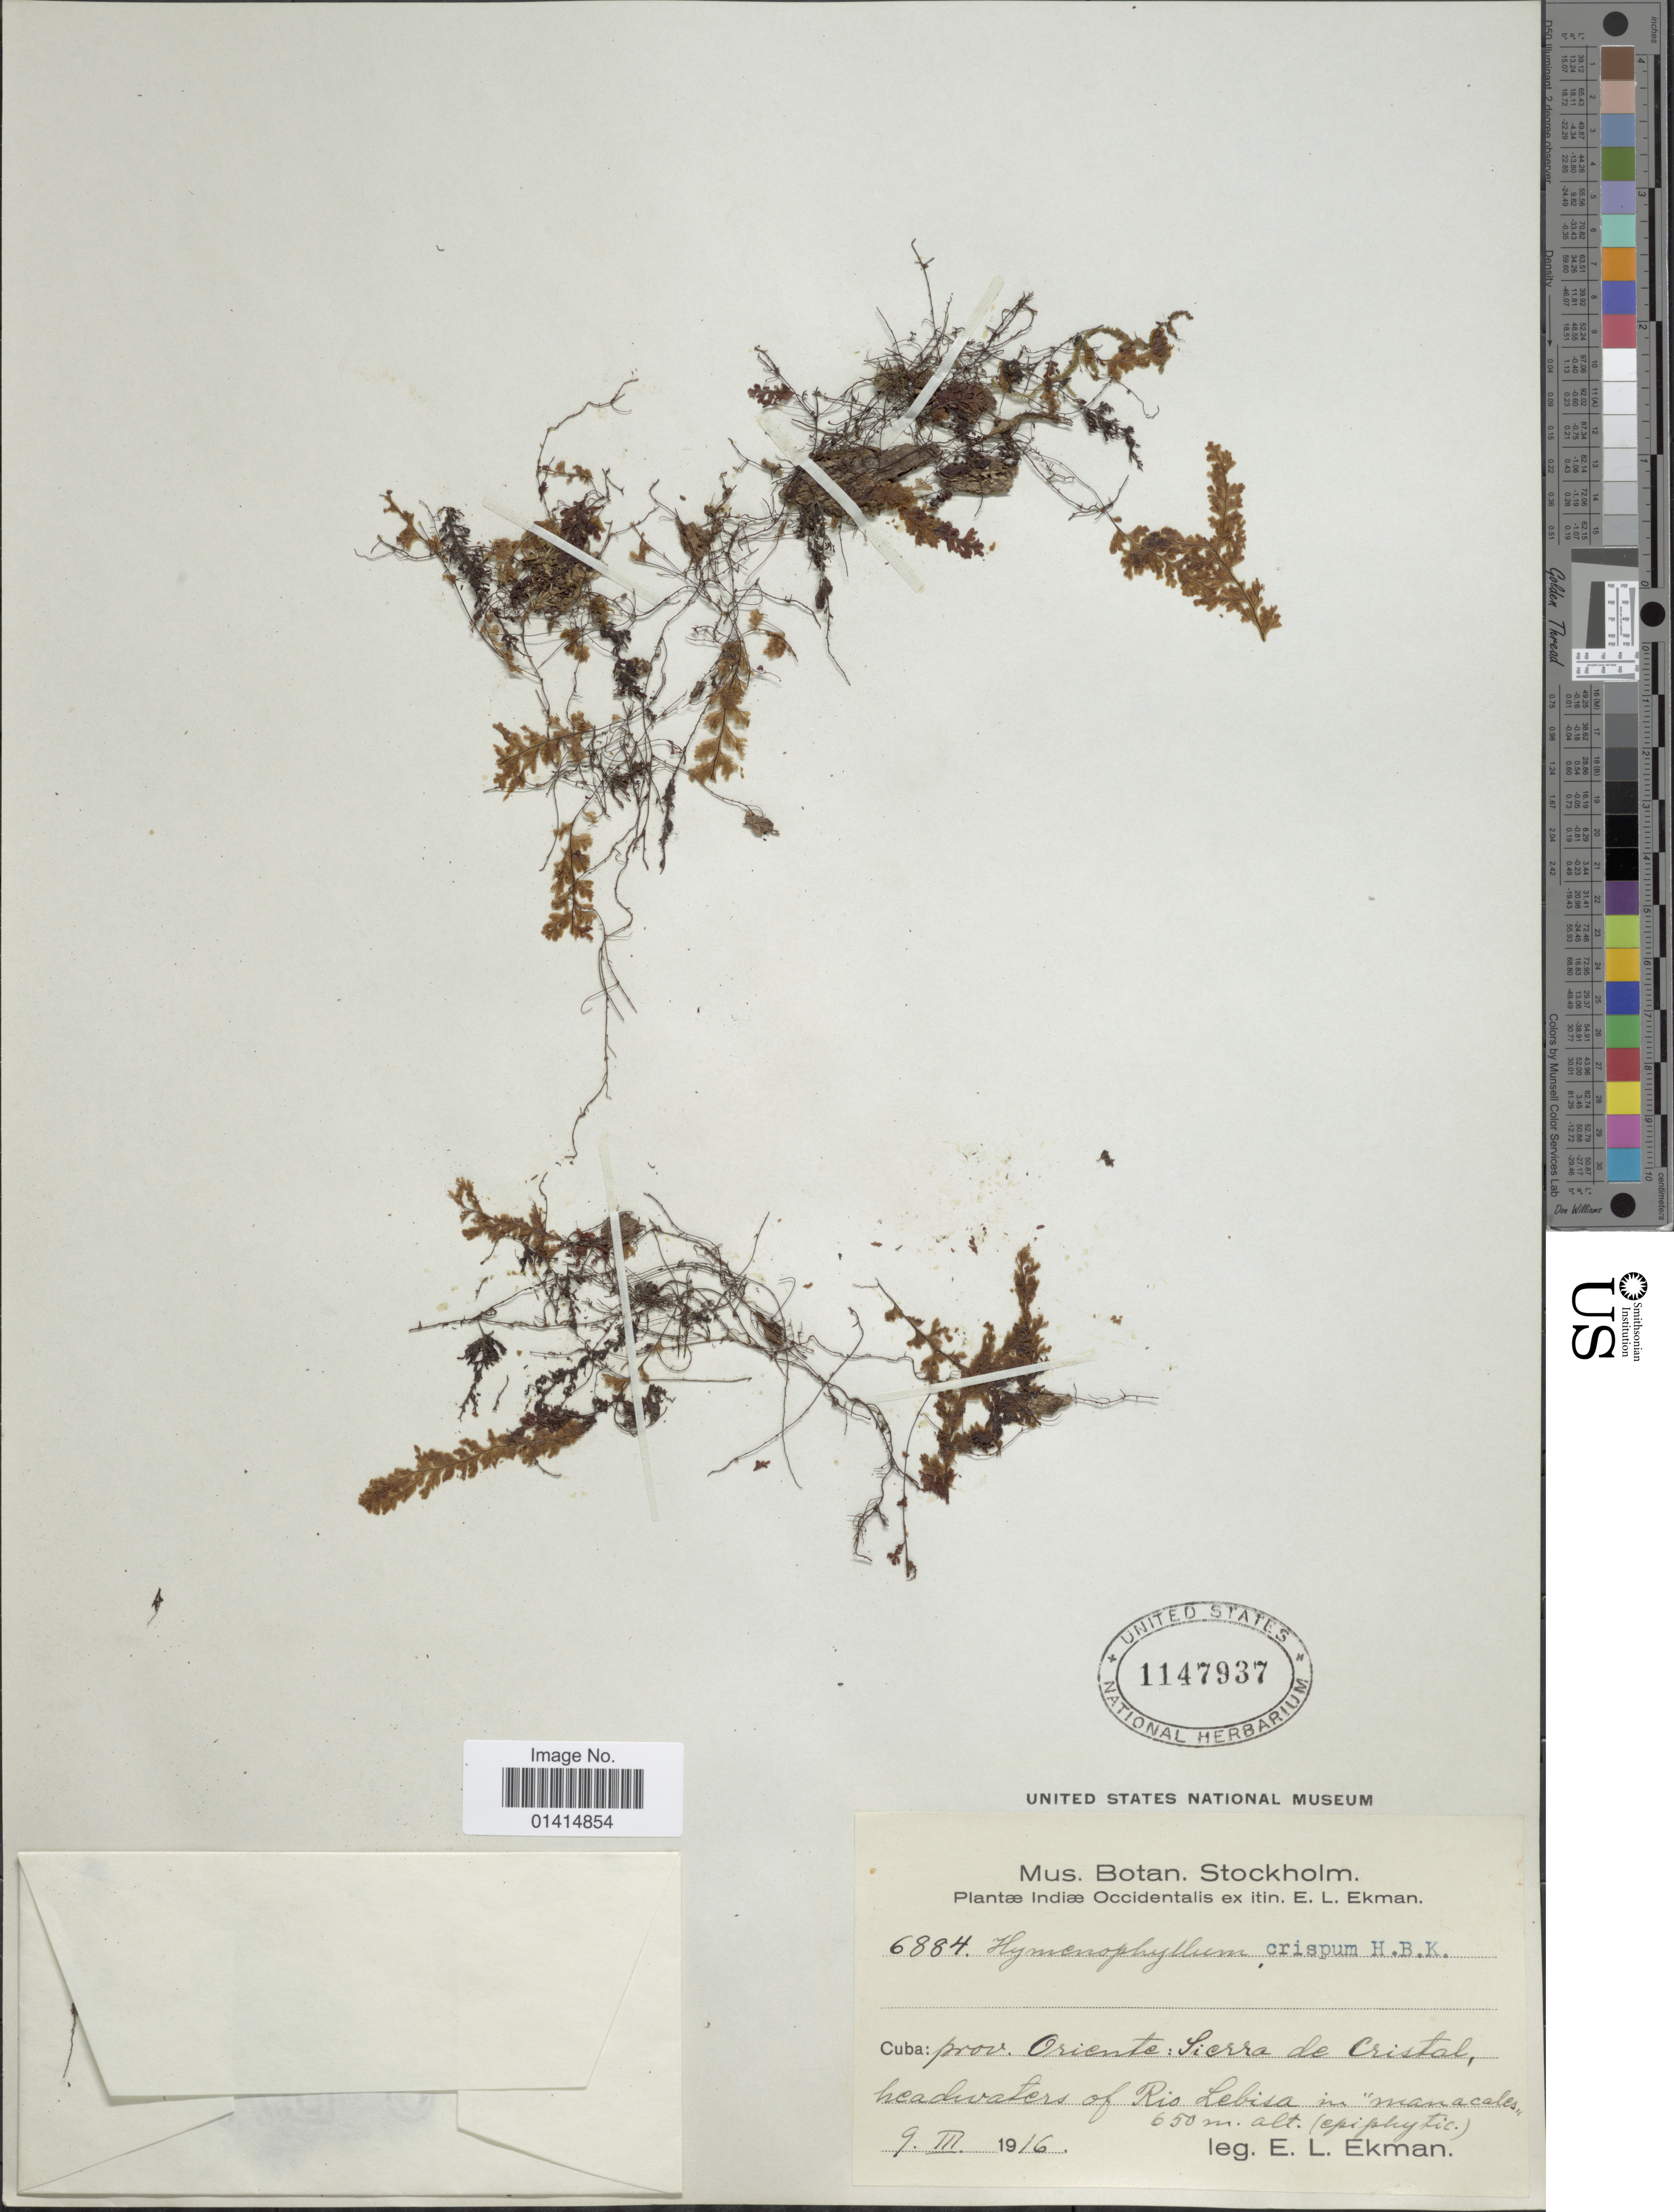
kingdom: Plantae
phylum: Tracheophyta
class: Polypodiopsida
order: Hymenophyllales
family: Hymenophyllaceae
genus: Hymenophyllum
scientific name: Hymenophyllum contortum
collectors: E. L. Ekman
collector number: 6884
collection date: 1916-03-09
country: Cuba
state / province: Oriente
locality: Sierra de Cristal headwaters of Rio Lebisa in 'mancales'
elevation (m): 650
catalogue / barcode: US 1147937